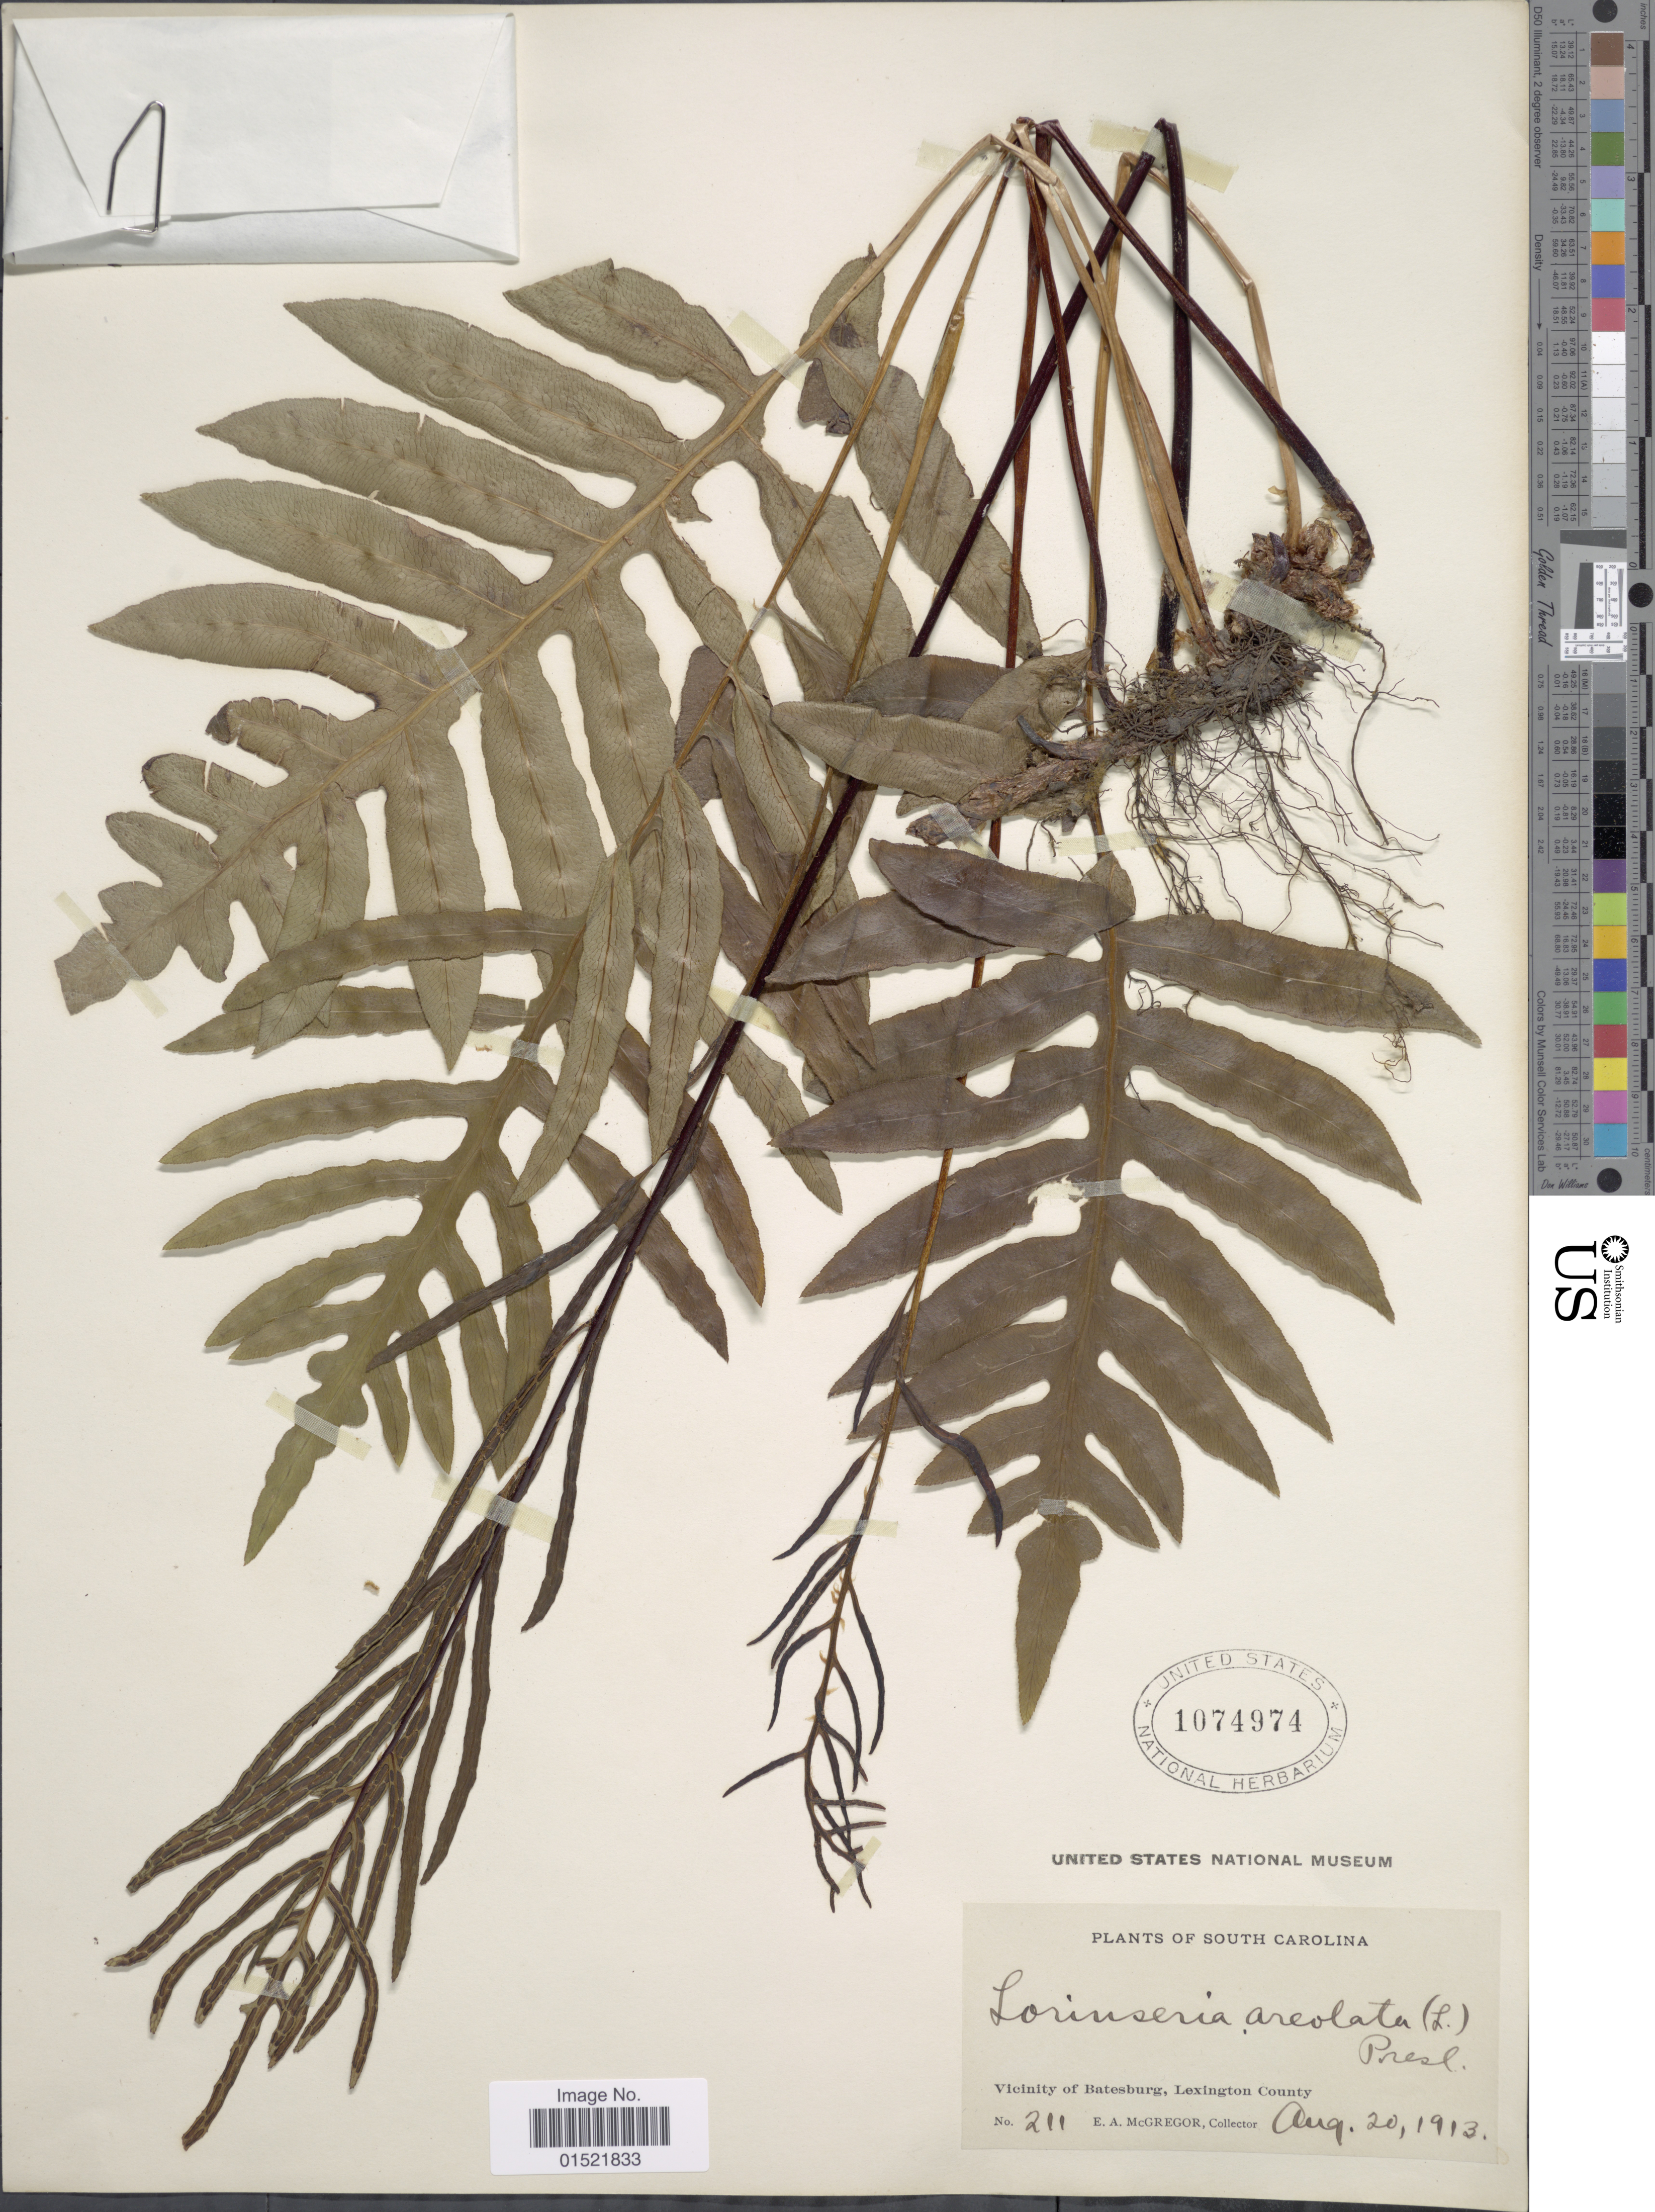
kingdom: Plantae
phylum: Tracheophyta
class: Polypodiopsida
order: Polypodiales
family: Blechnaceae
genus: Woodwardia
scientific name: Woodwardia areolata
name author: (L.) T. Moore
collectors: E. A. McGregor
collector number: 211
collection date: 1913-08-20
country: United States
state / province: South Carolina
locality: Vicinity of Batesburg, Lexington County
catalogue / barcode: US 1074974